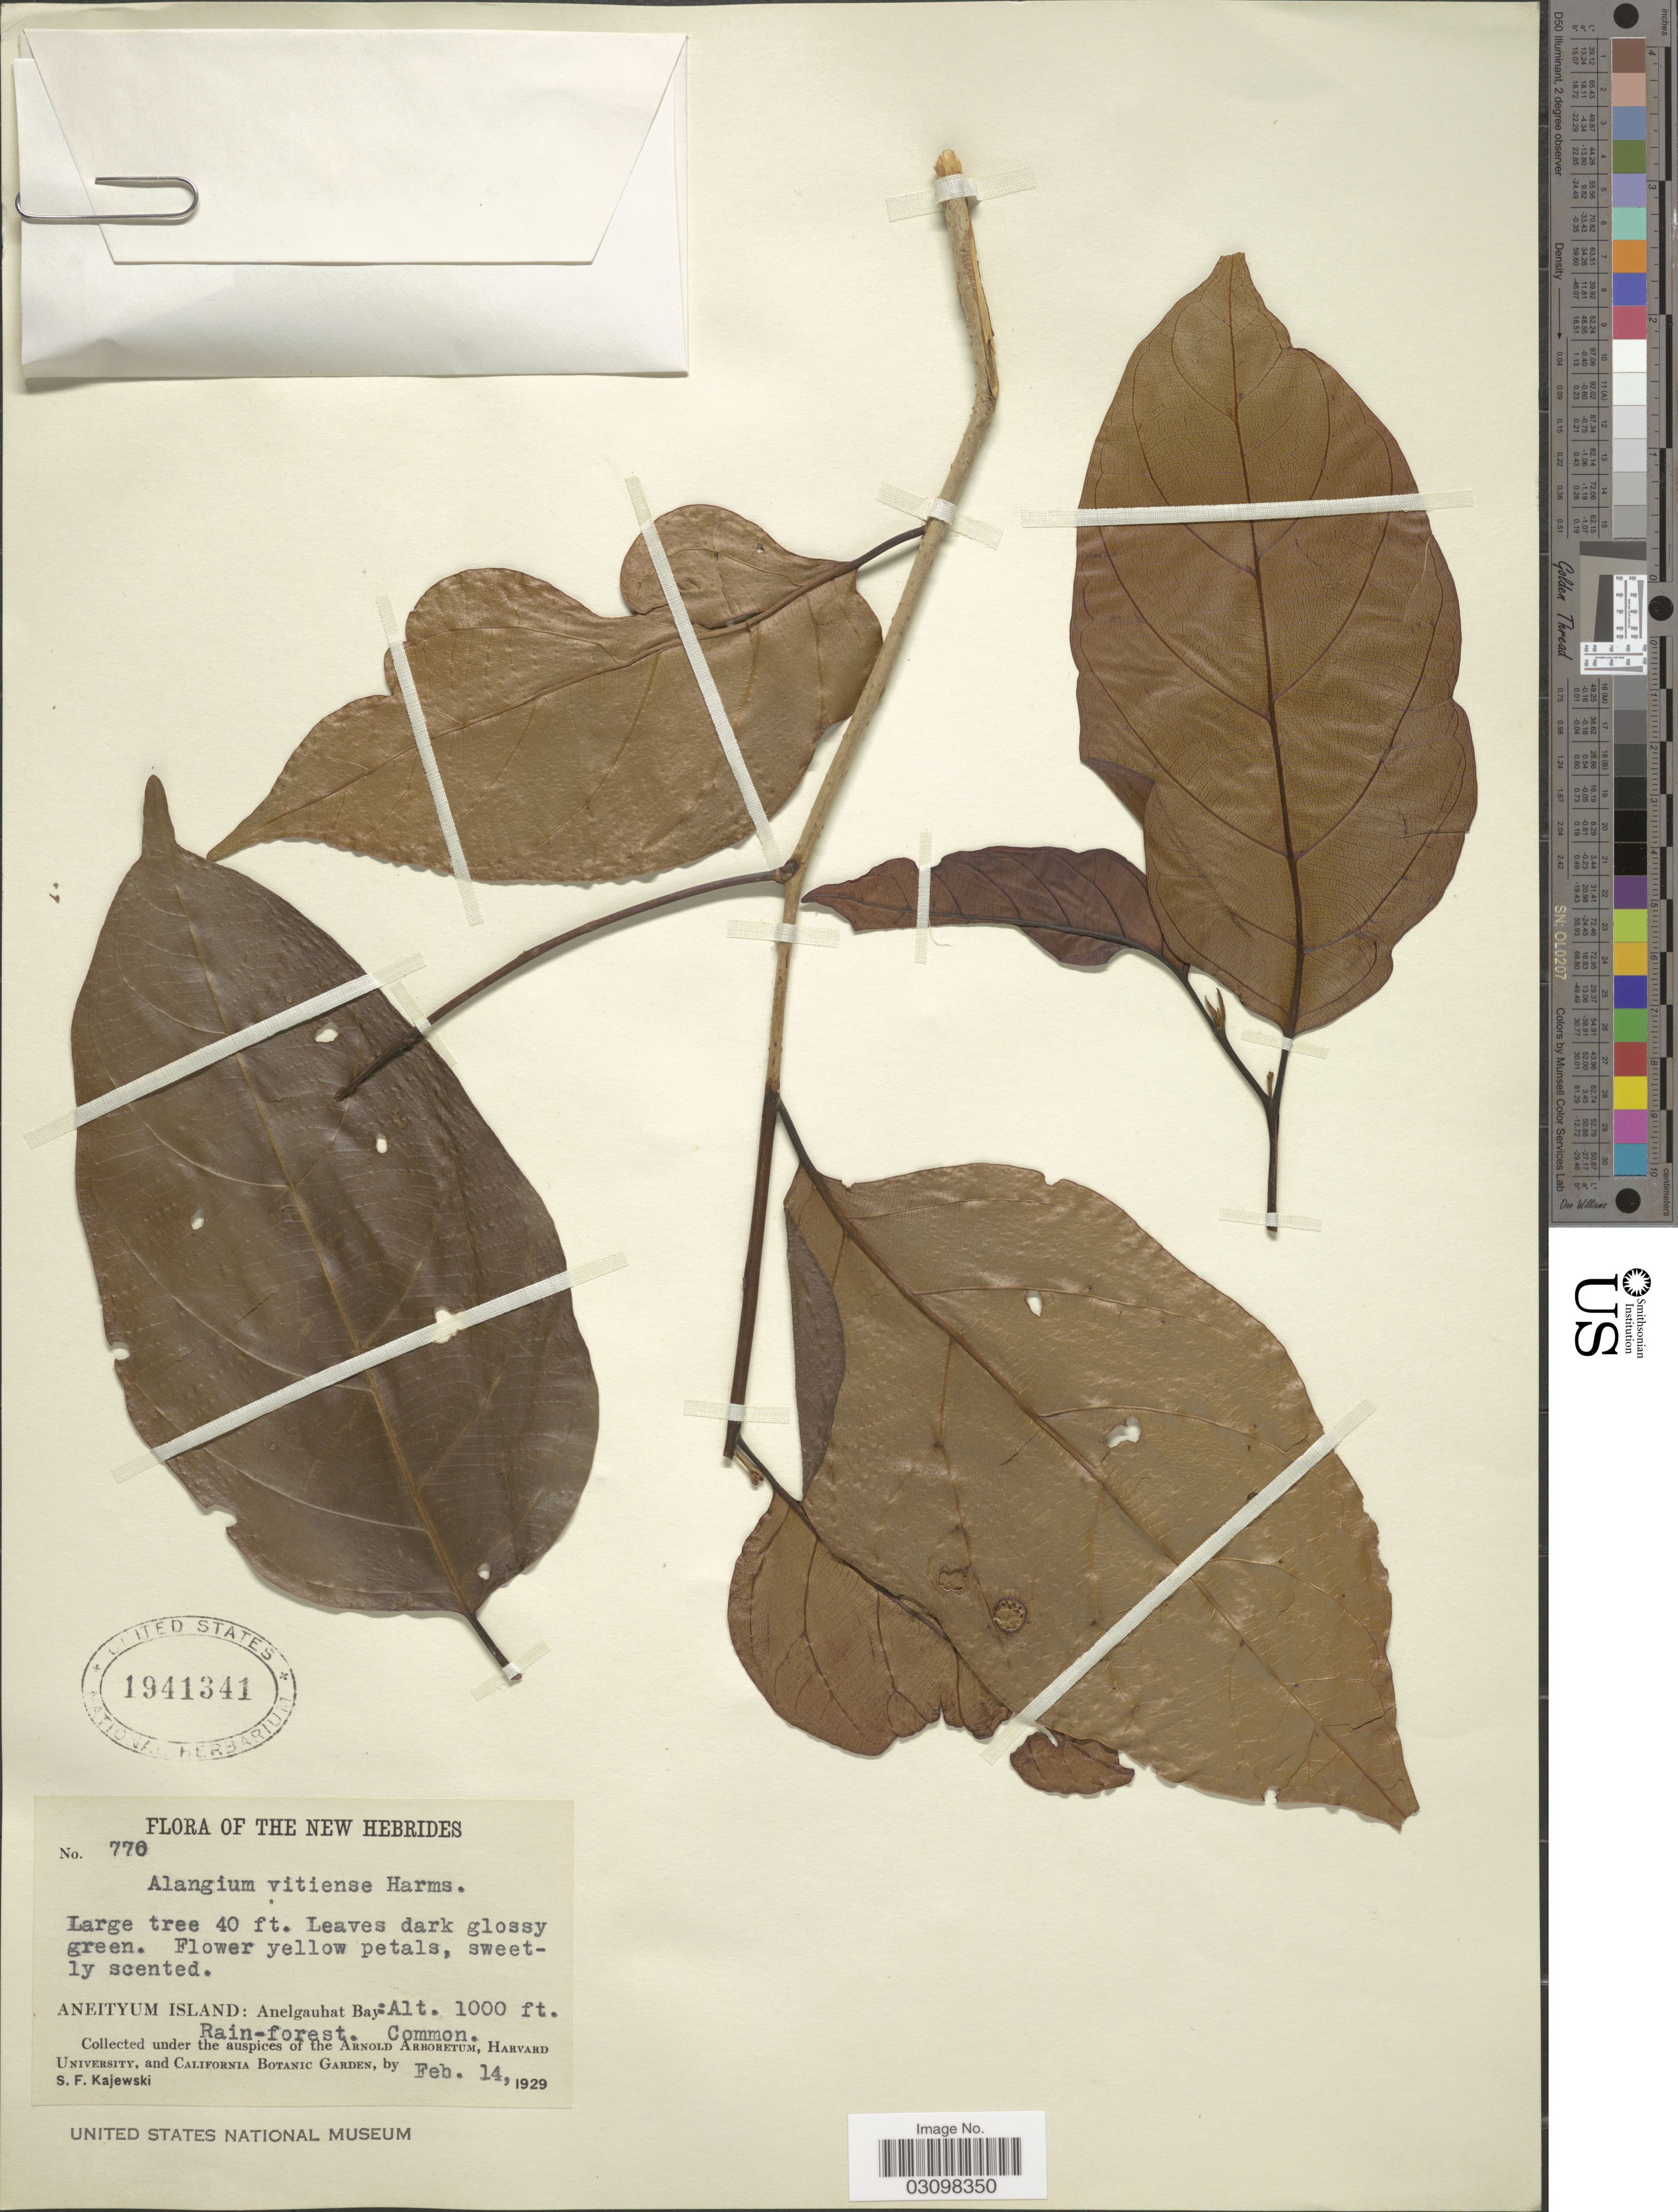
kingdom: Plantae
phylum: Tracheophyta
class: Magnoliopsida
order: Cornales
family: Cornaceae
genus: Alangium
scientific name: Alangium villosum subsp. vitiense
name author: (A. Gray) Bloemb.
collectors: S. Kajewski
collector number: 770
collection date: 1929-02-14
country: Vanuatu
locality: New Hebrides. Aneityum Island: Anelgauhat Bay.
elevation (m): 305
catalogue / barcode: US 1941341